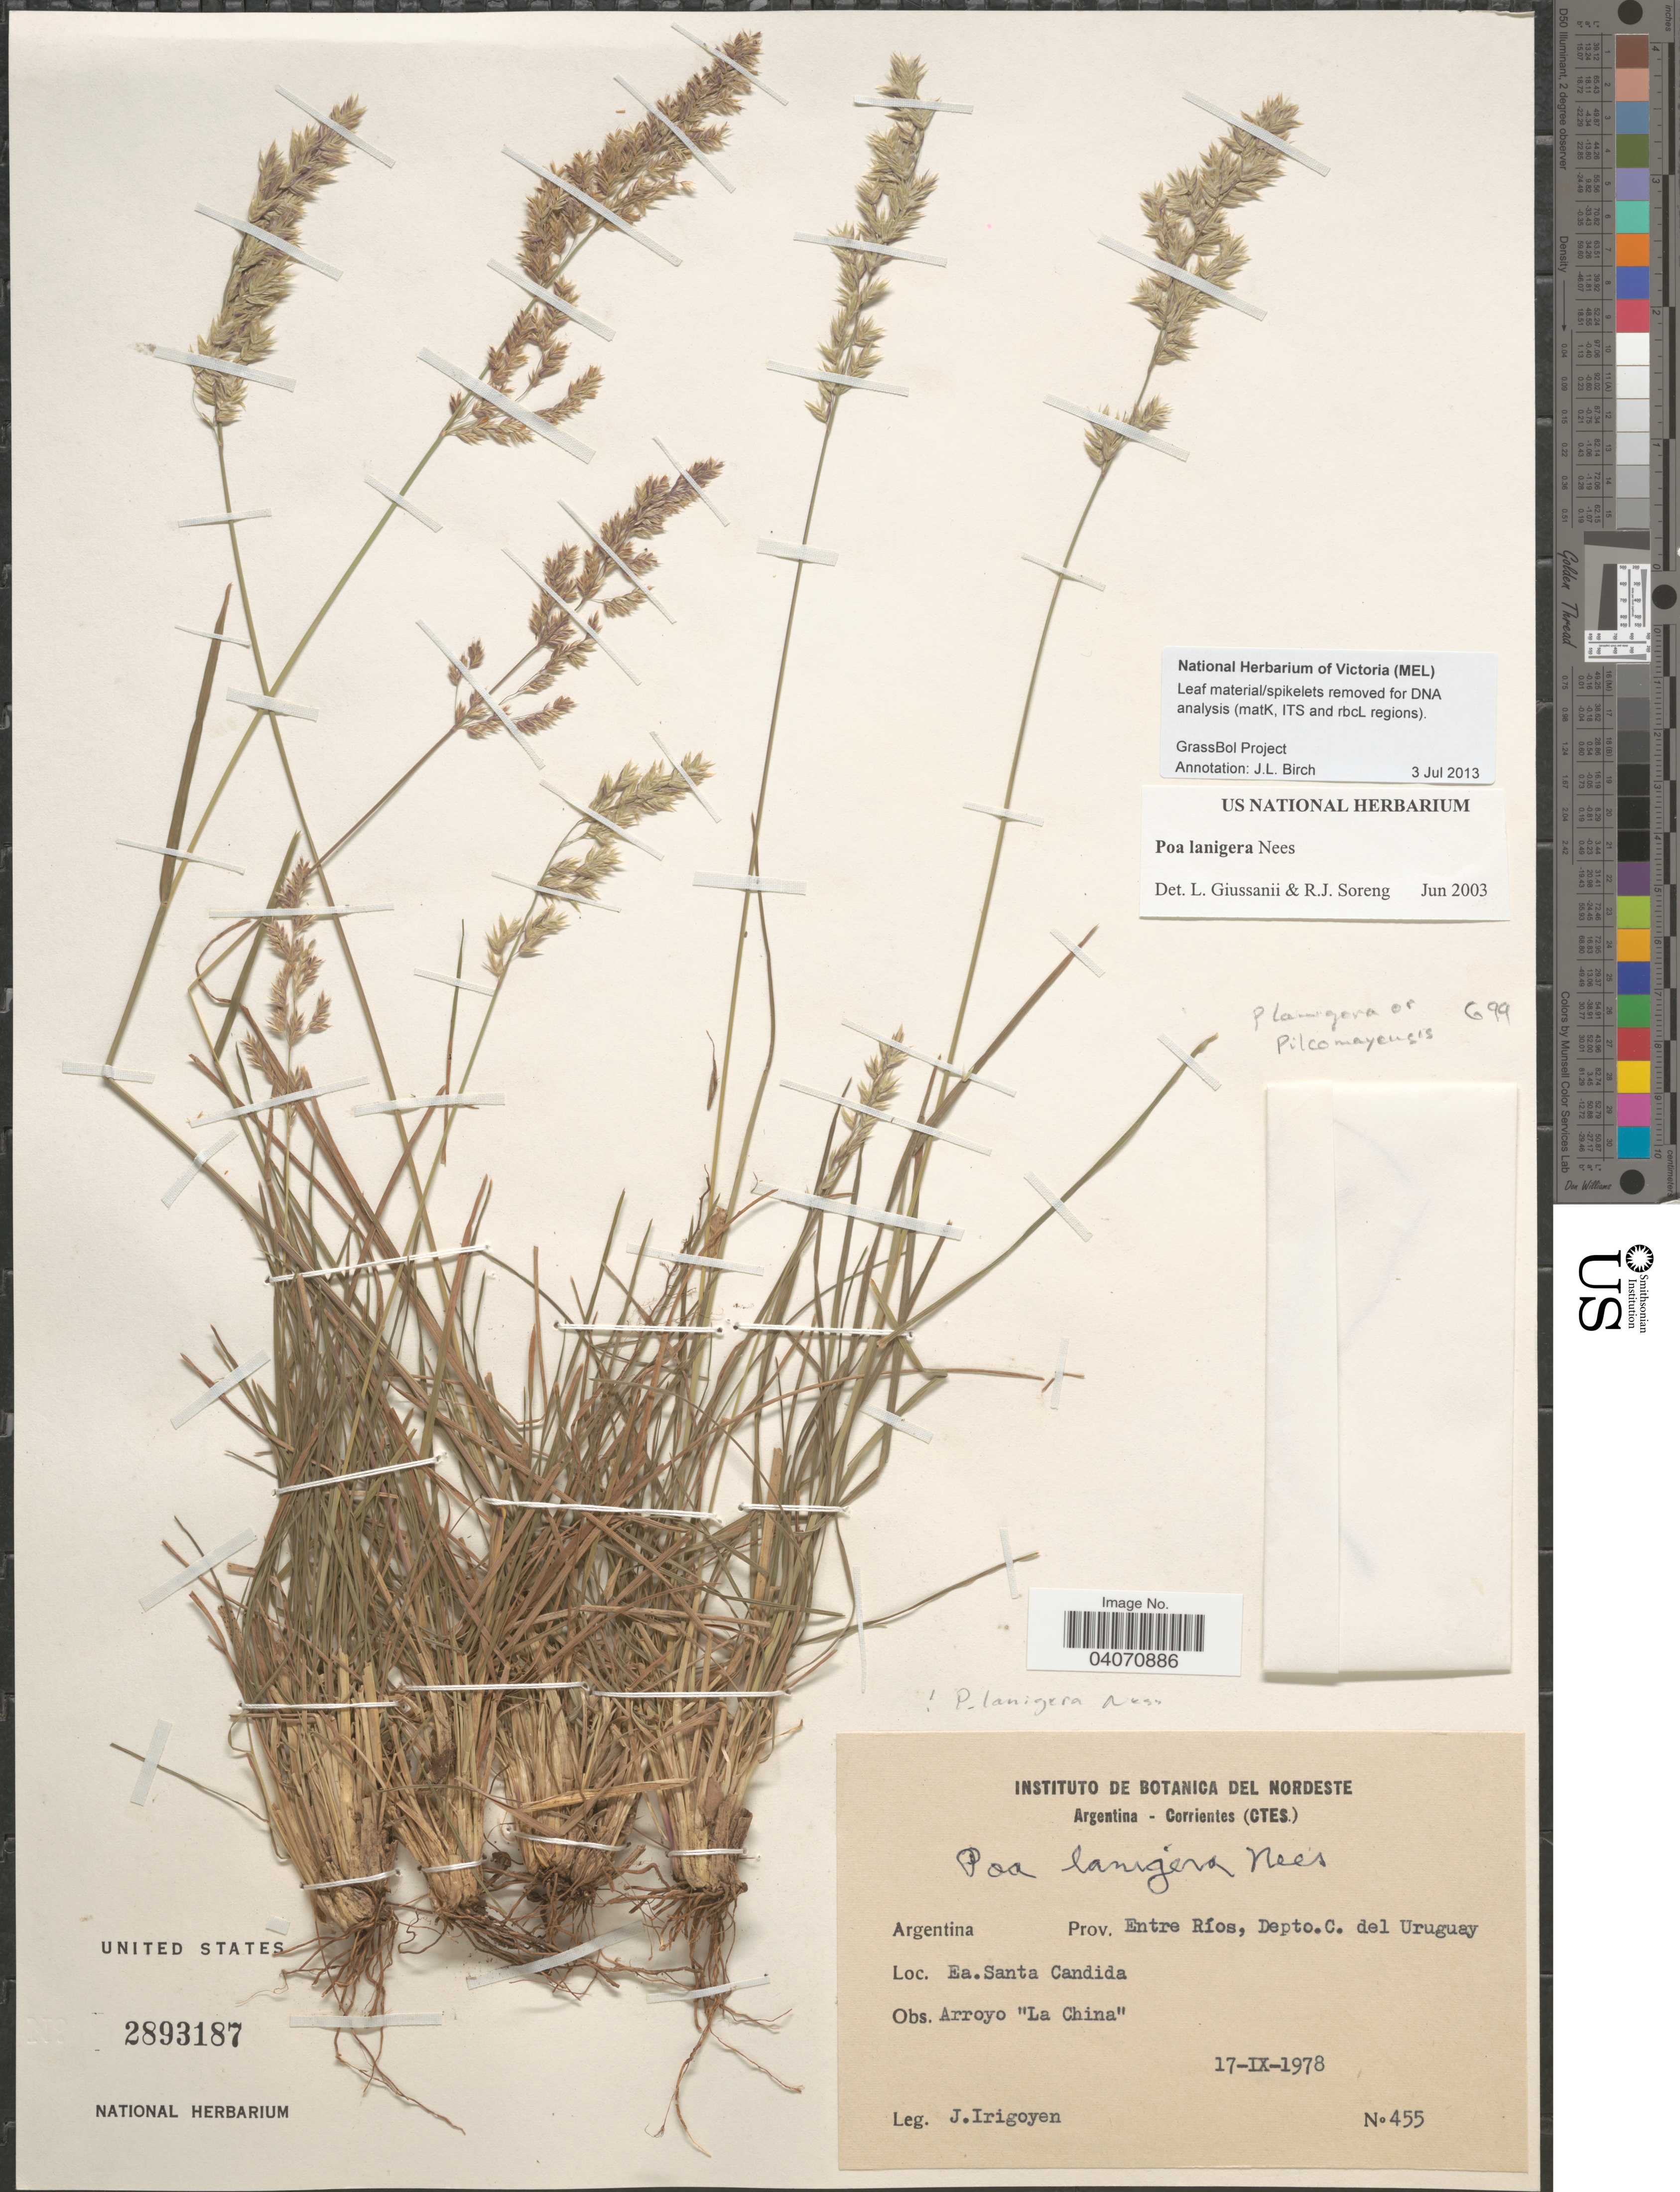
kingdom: Plantae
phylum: Tracheophyta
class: Liliopsida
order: Poales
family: Poaceae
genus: Poa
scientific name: Poa lanigera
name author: Nees in Mart.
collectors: J. Irigoyen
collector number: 455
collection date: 1978-09-17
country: Argentina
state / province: Corrientes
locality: Prov. Entre Ríos, Depto.C. del Uruguay. Ea.Santa Candida.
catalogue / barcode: US 2893187